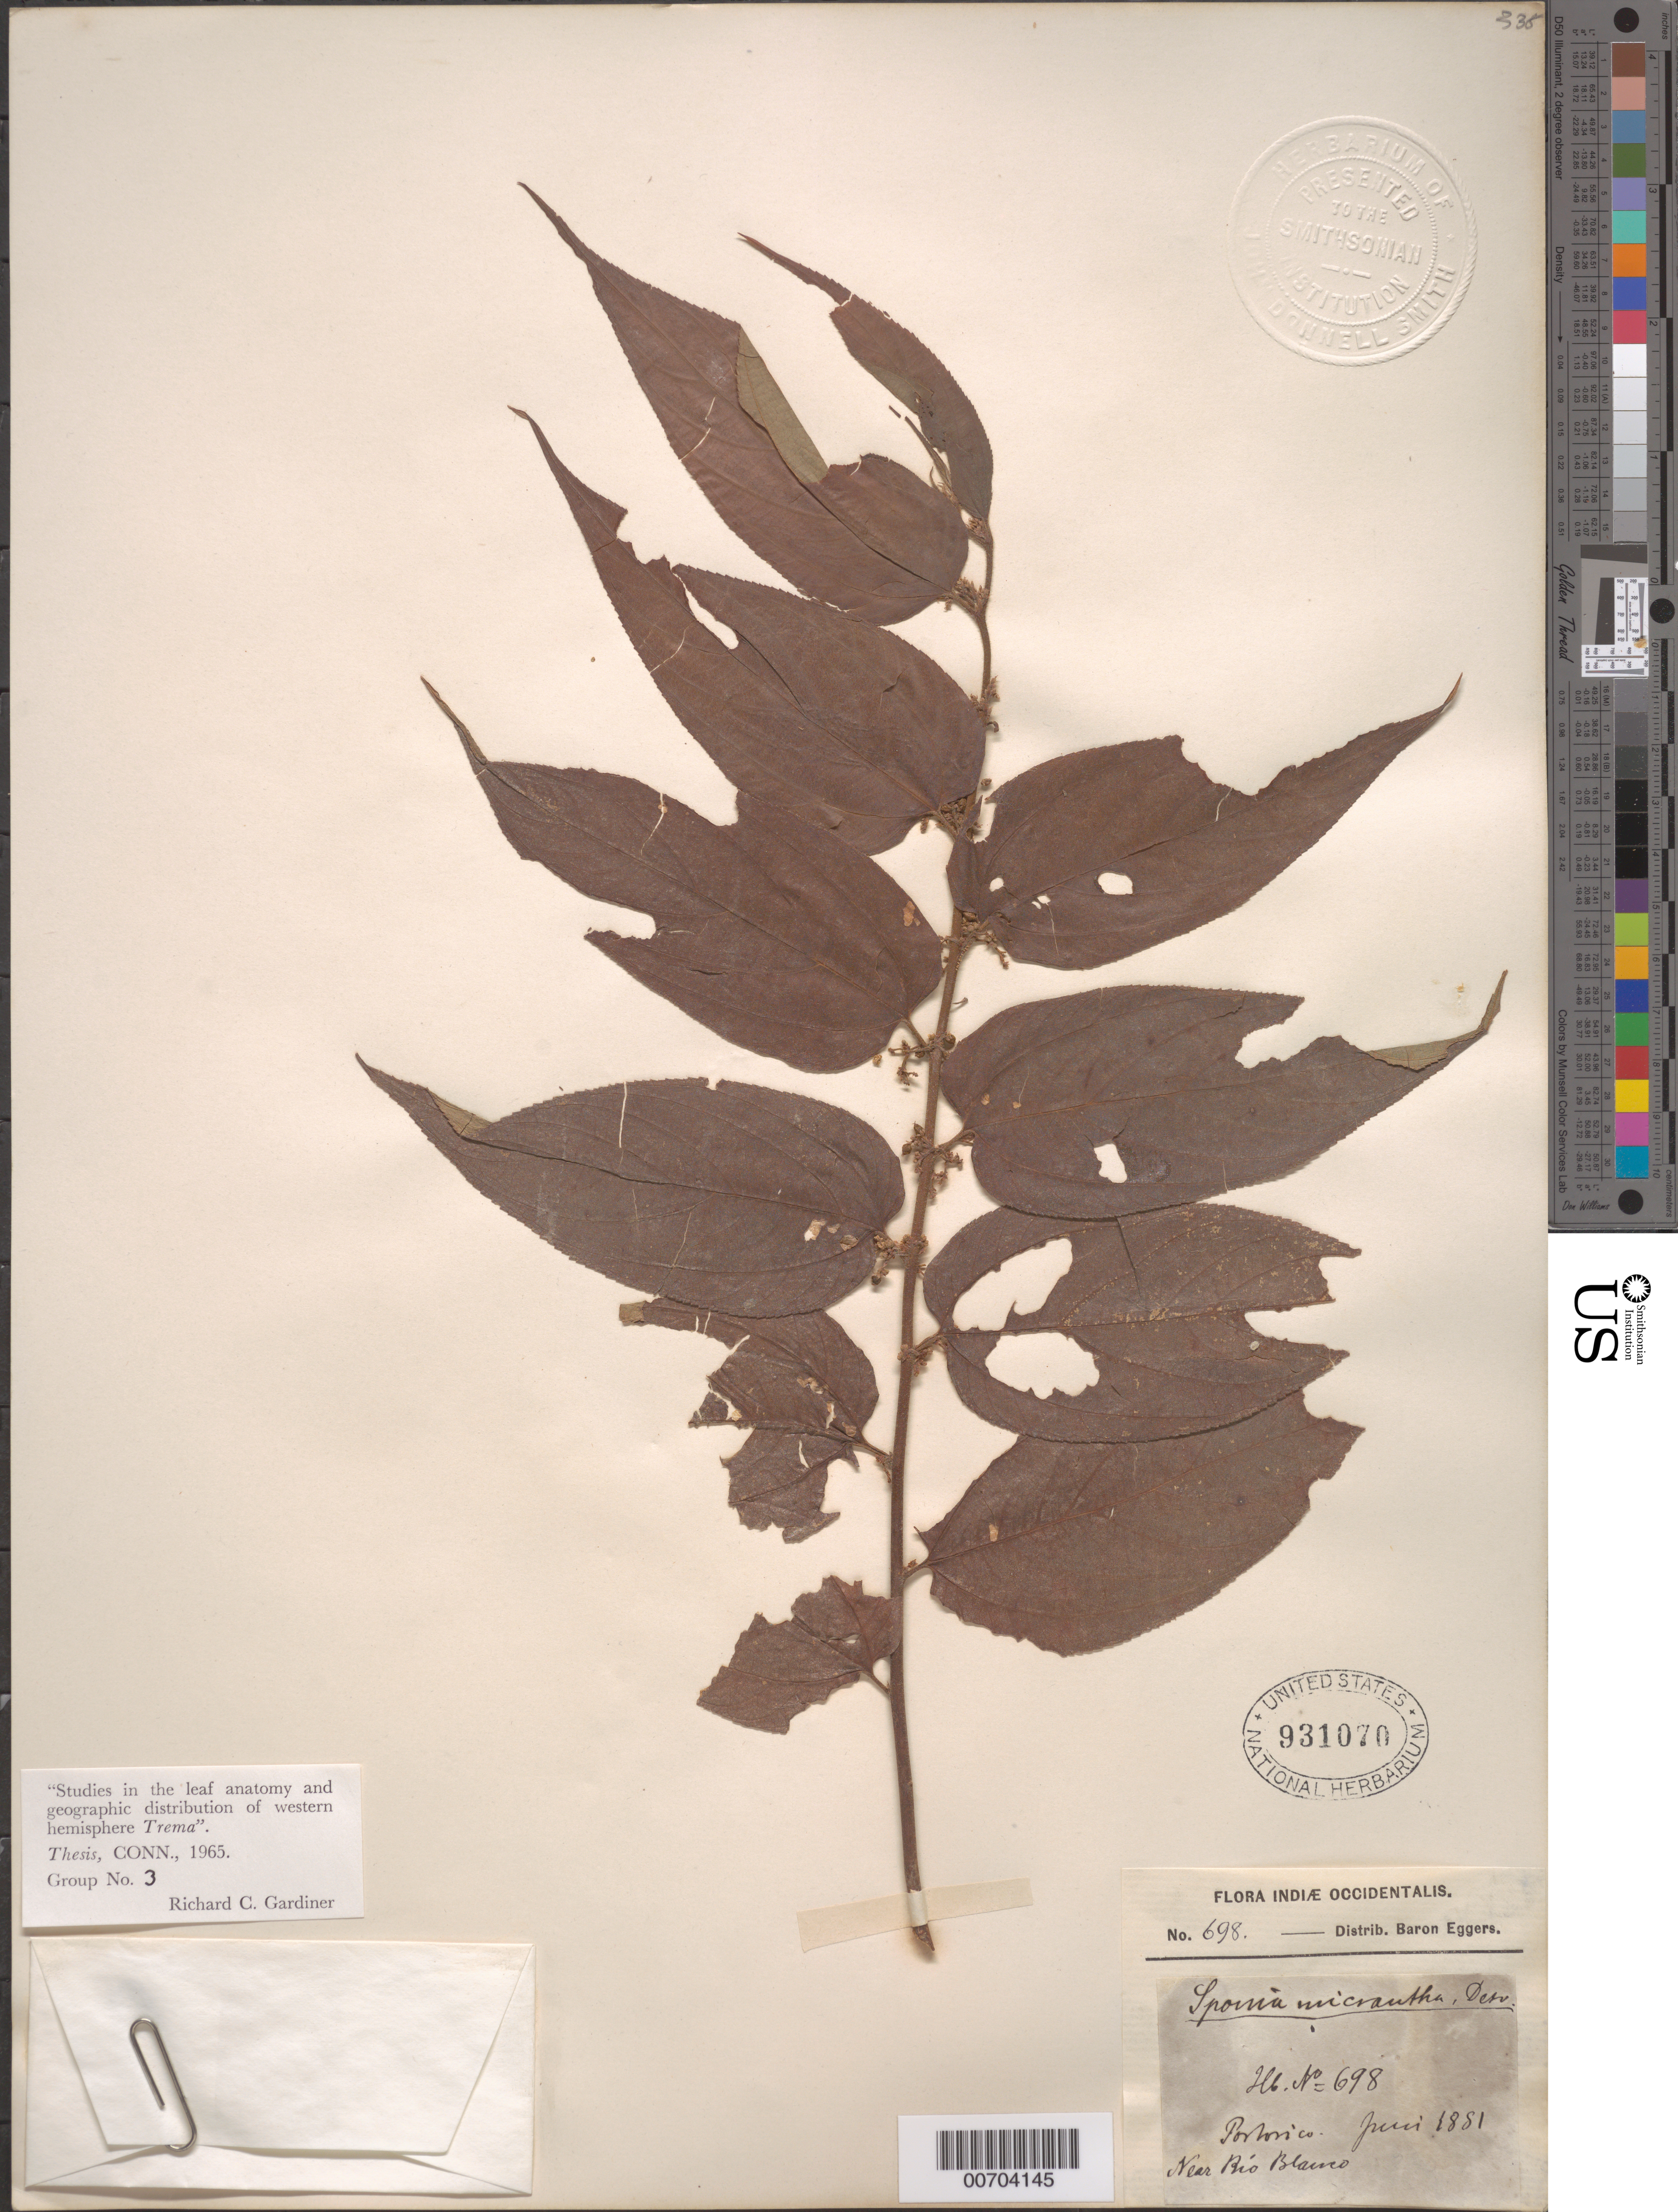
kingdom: Plantae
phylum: Tracheophyta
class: Magnoliopsida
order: Rosales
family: Cannabaceae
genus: Trema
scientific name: Trema micranthum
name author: (L.) Blume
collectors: H. F. A. von Eggers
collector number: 698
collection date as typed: Jun 1881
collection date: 1881-06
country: Puerto Rico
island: Greater Antilles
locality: Río Blanco, vic of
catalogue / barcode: US 931070